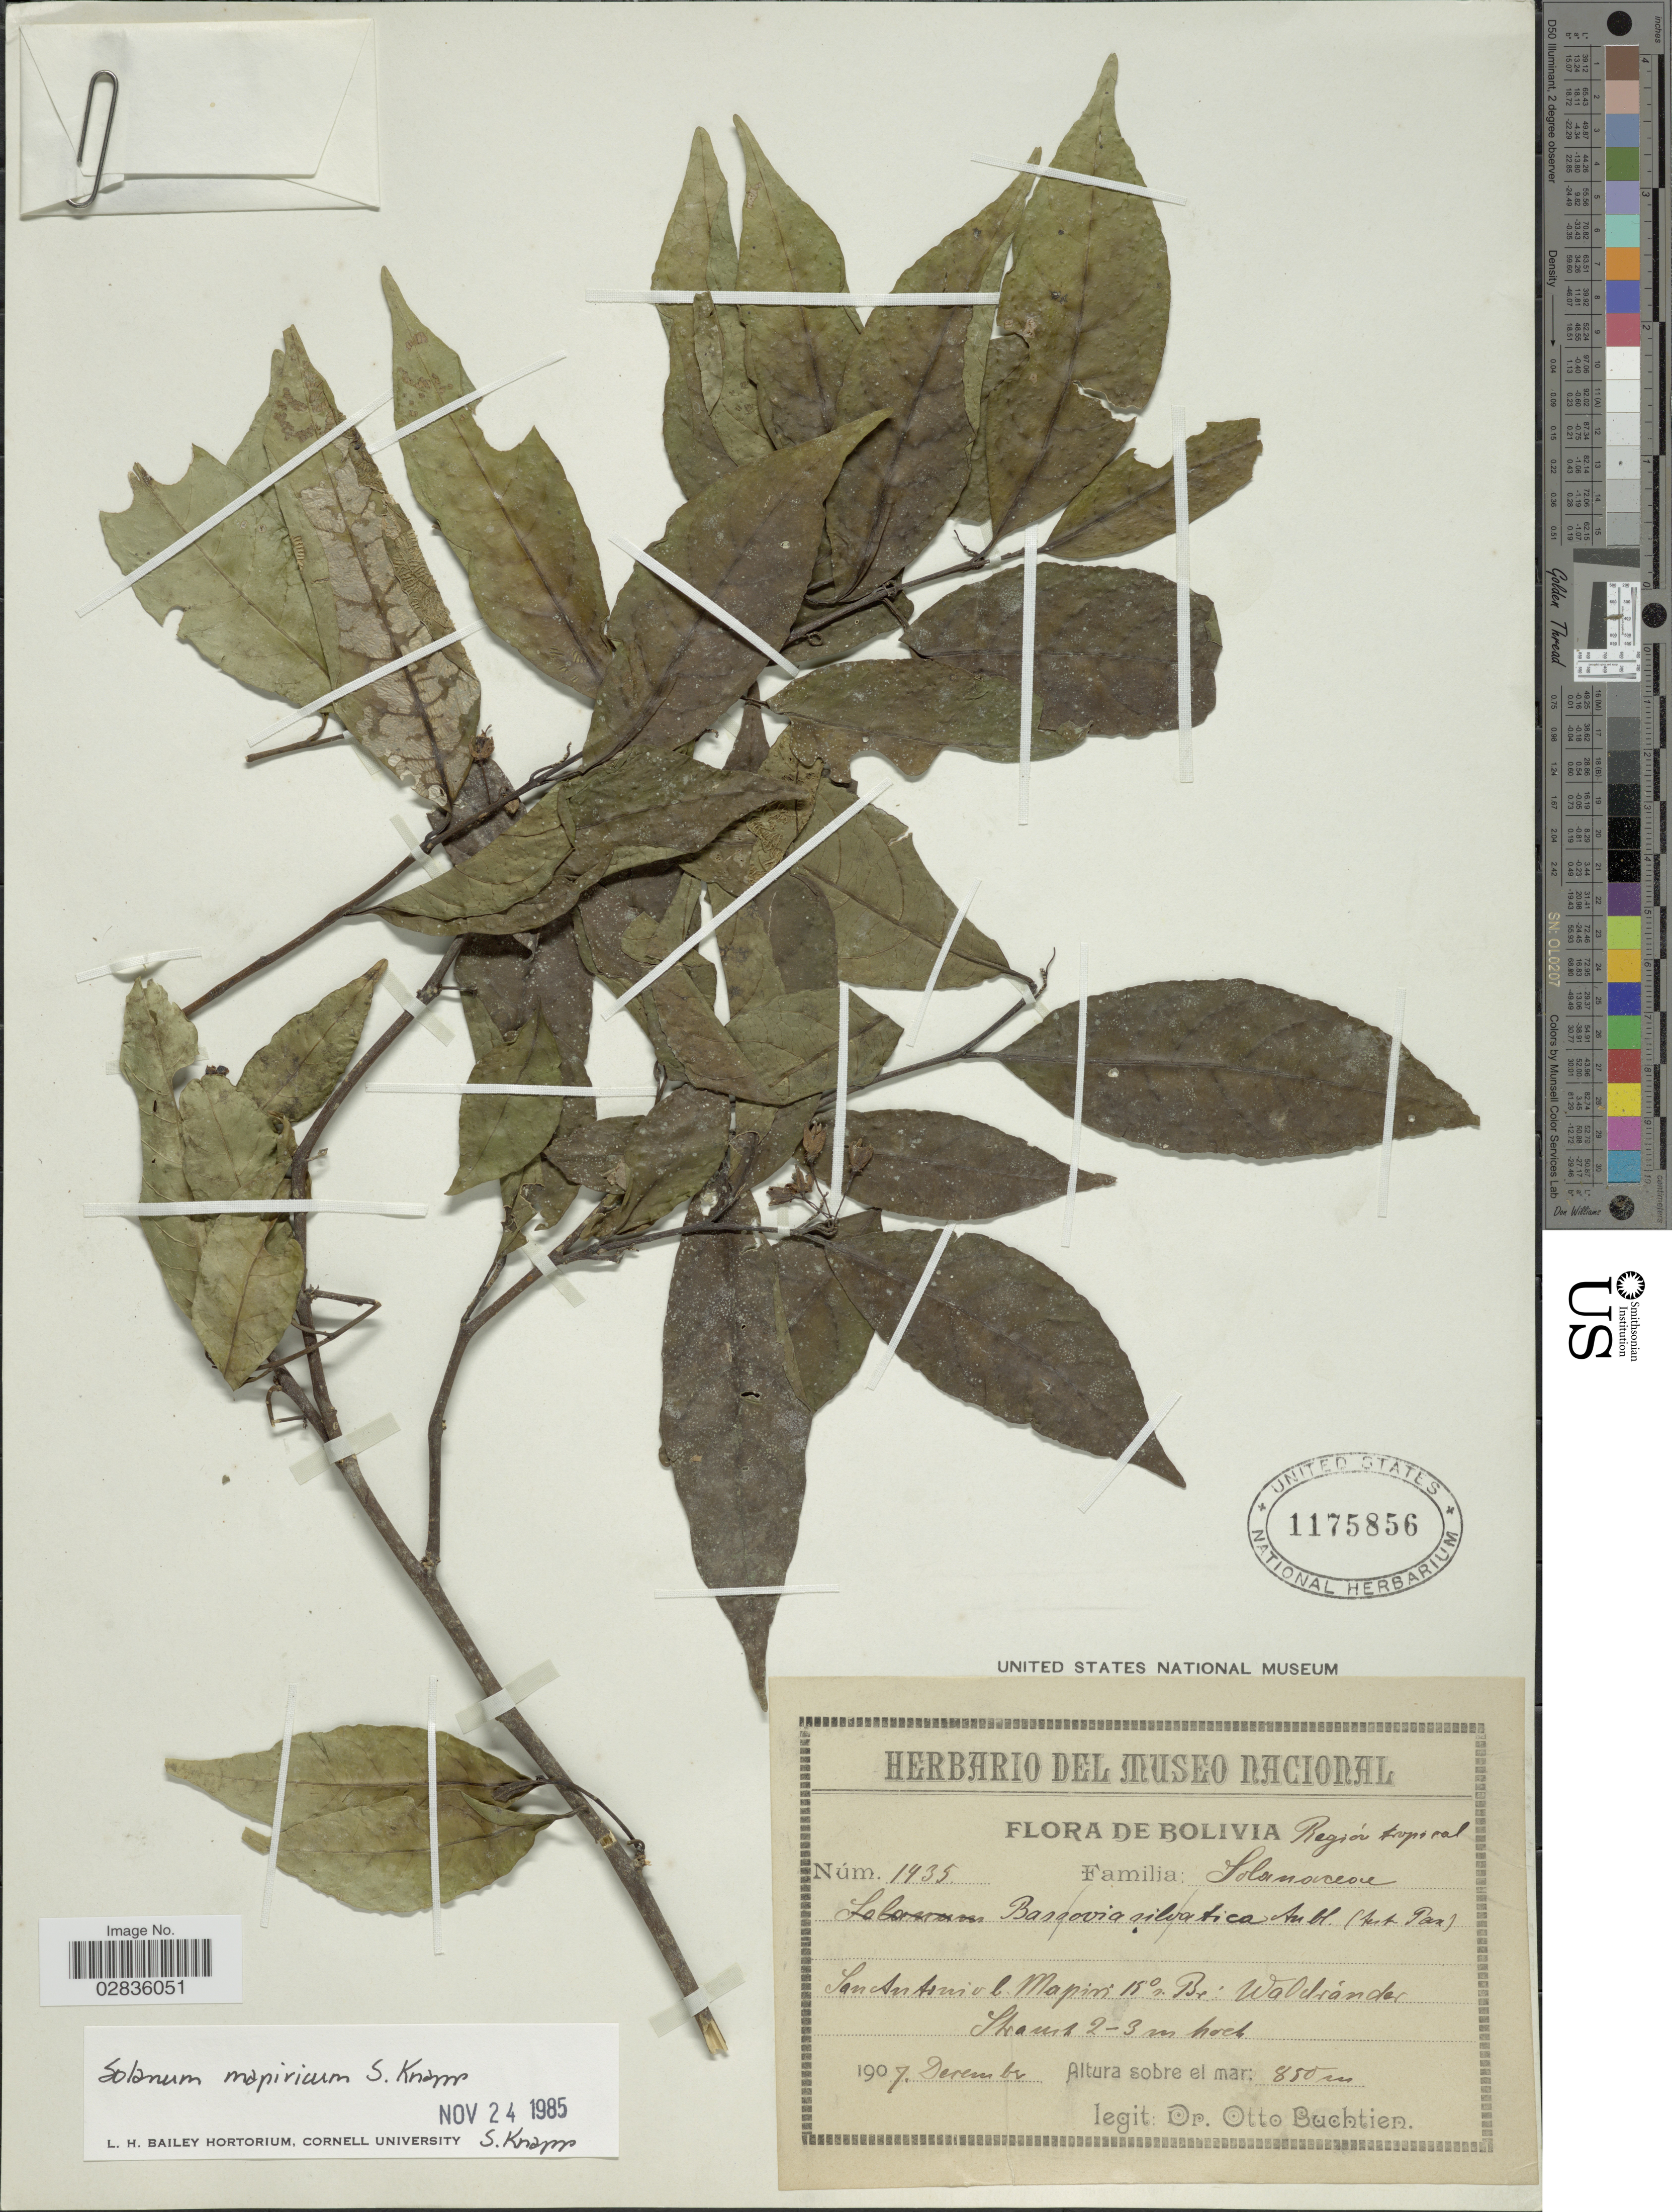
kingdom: Plantae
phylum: Tracheophyta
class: Magnoliopsida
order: Solanales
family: Solanaceae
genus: Solanum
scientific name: Solanum mapiricum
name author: S. Knapp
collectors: O. Buchtien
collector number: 1435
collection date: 1907-12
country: Bolivia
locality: San Antonio b. Mapiri 15° n. Br.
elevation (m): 850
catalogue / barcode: US 1175856